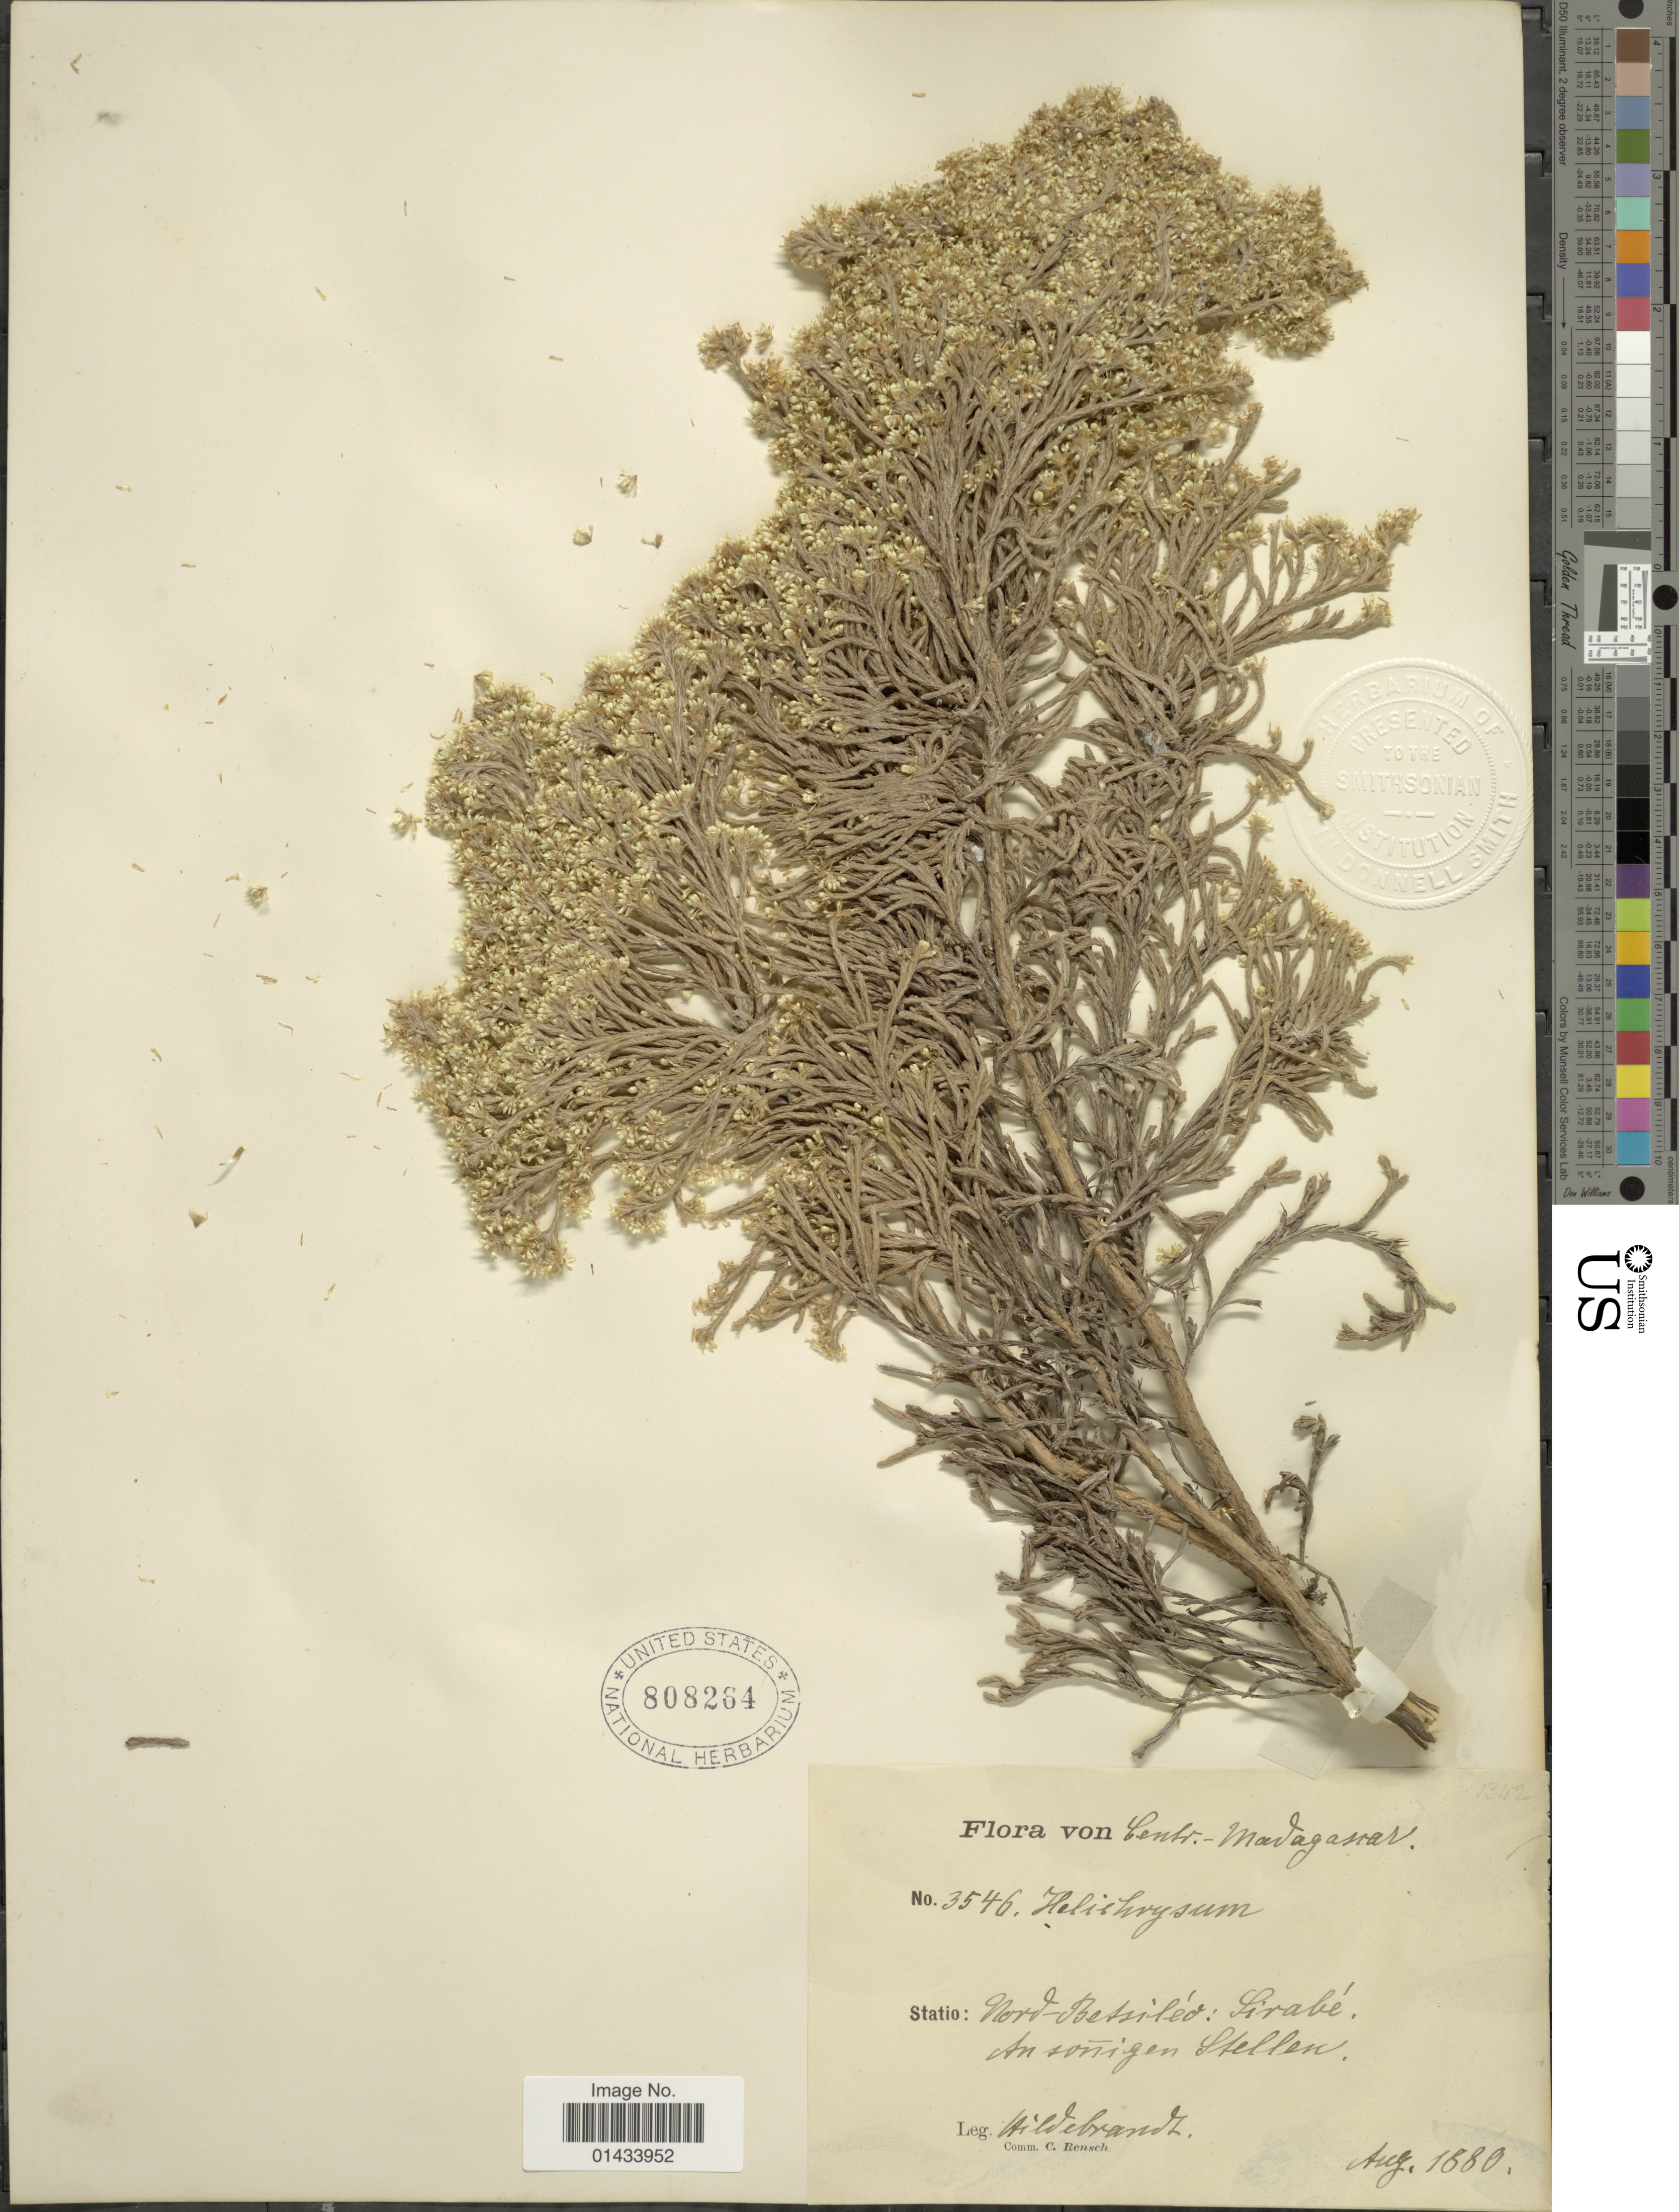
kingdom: Plantae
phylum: Tracheophyta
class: Magnoliopsida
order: Asterales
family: Asteraceae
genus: Helichrysum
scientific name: Helichrysum sp.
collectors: J. Hildebrandt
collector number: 3546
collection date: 1880-08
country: Madagascar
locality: Central-Madagascar, Statio: Nord-Betsiléd; Sirabé, in somigen Stellen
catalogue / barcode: US 808264